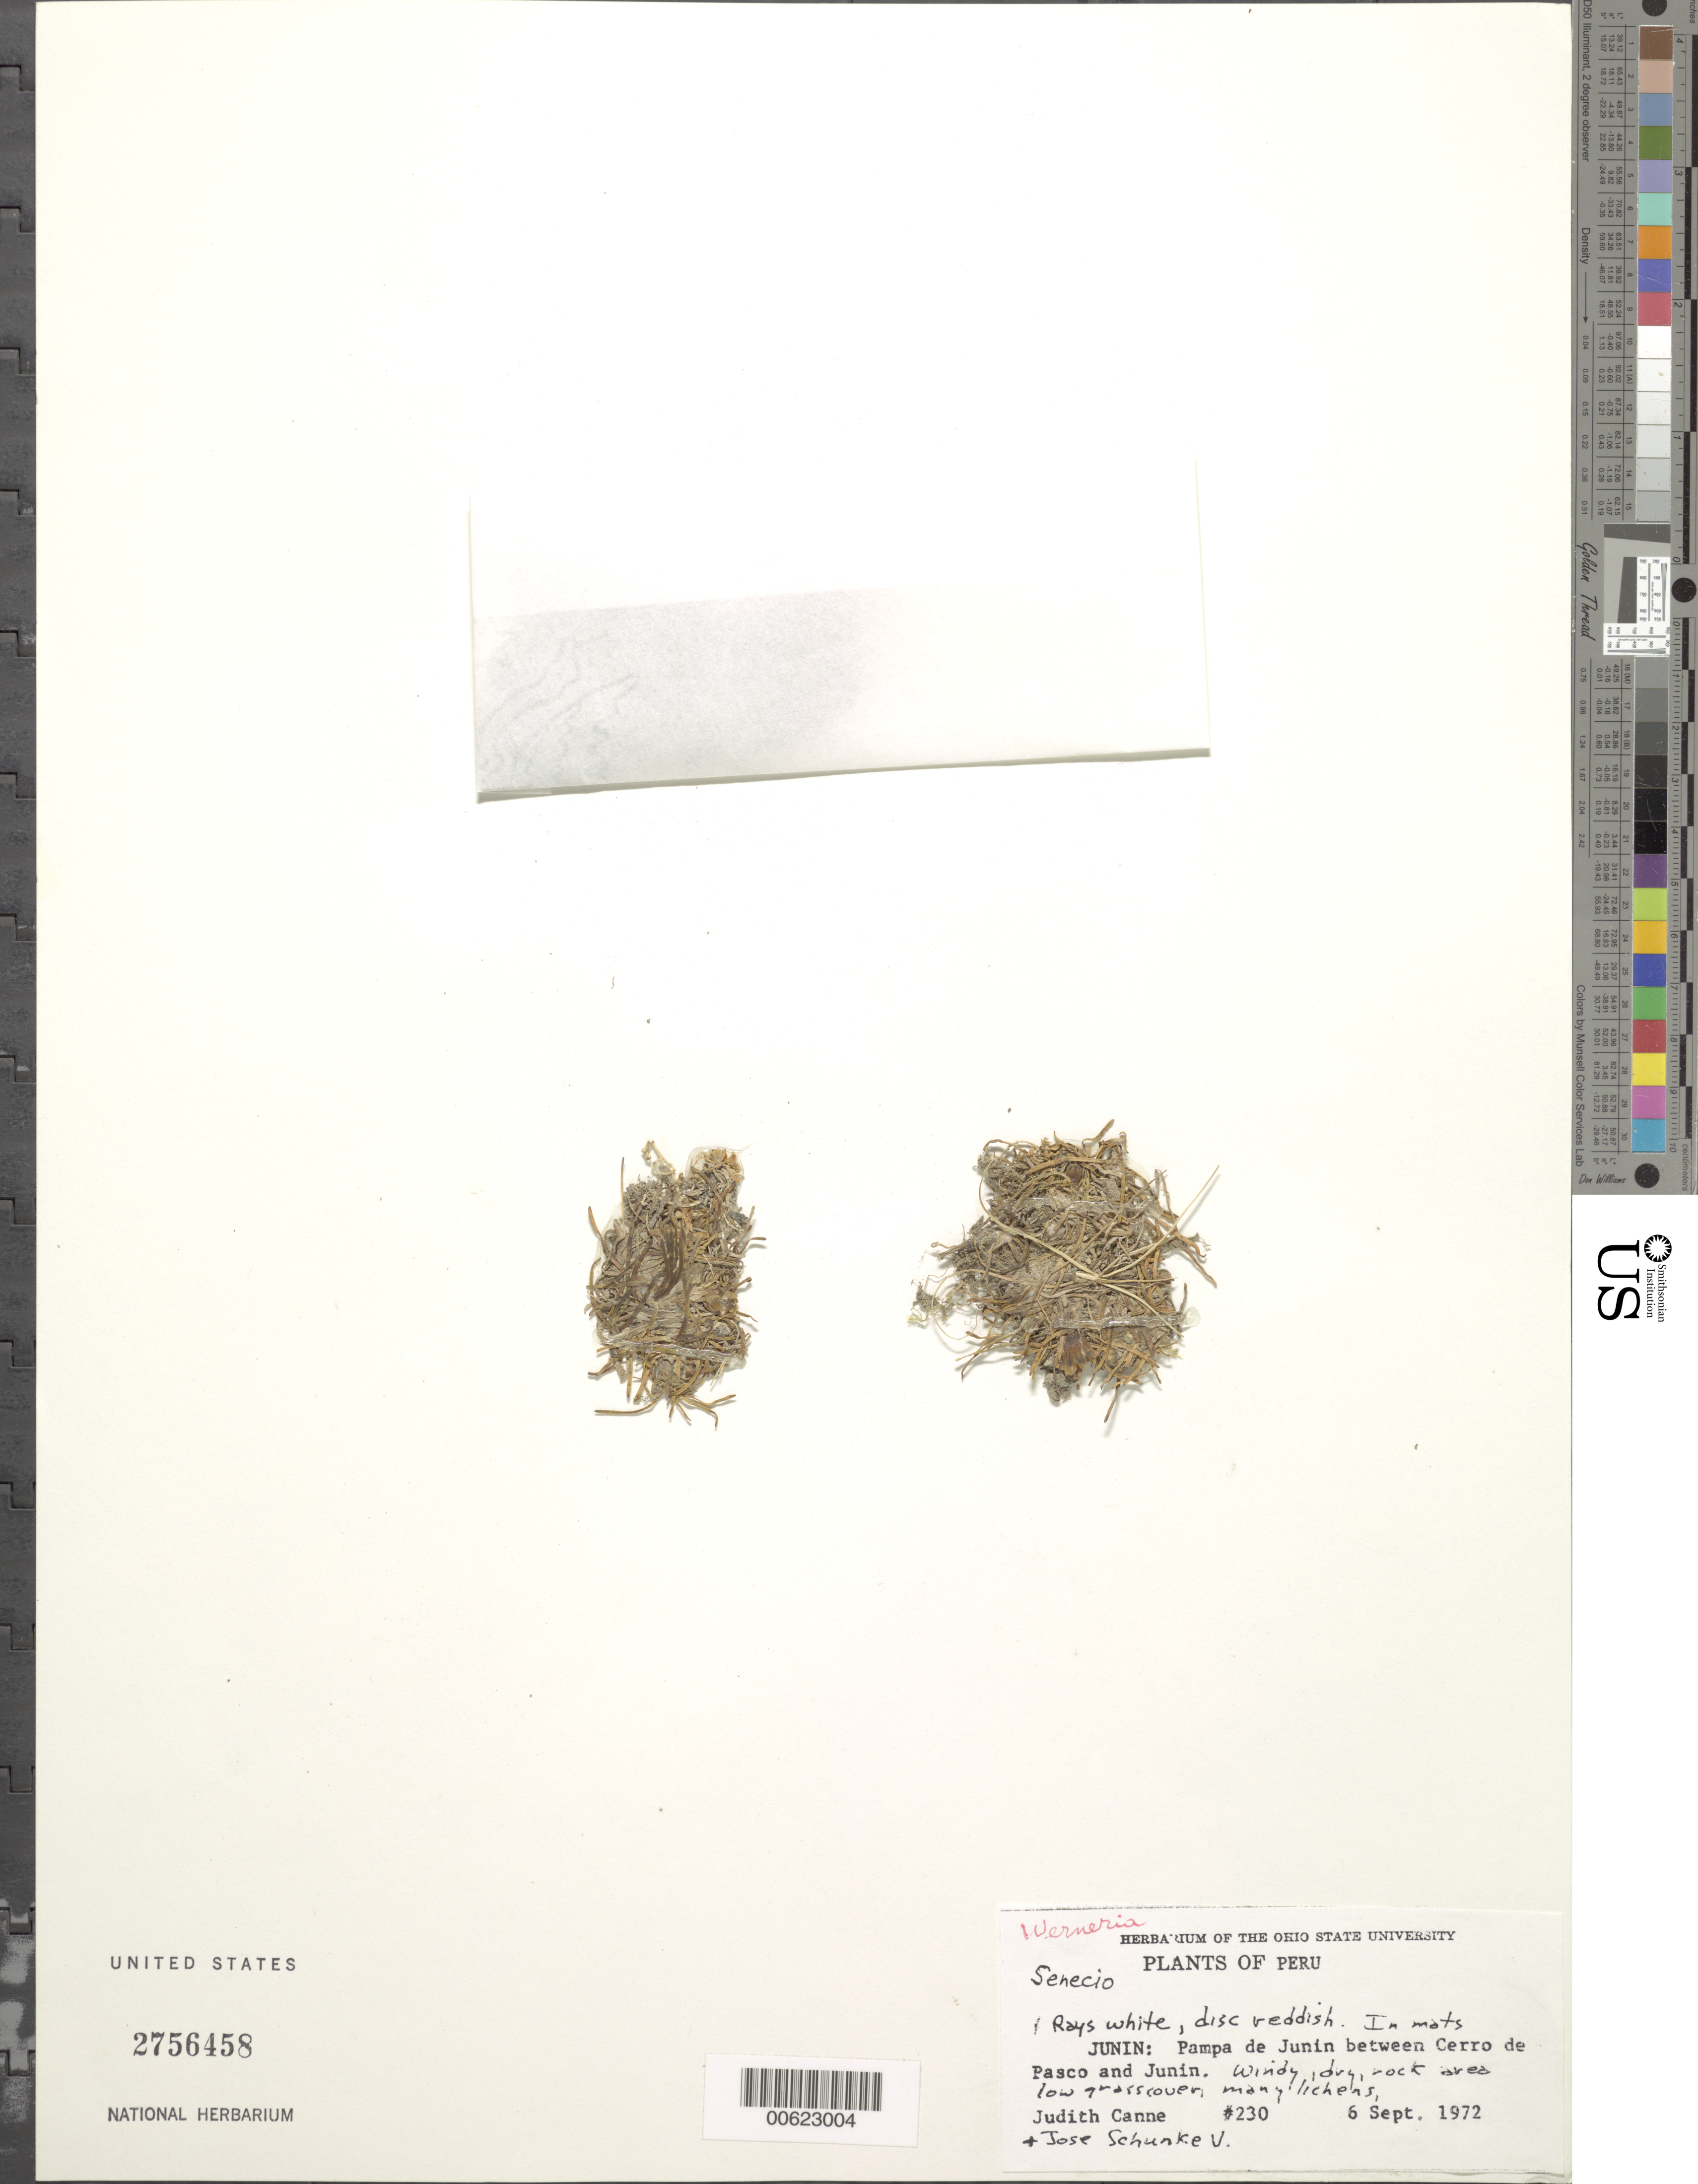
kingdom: Plantae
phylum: Tracheophyta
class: Magnoliopsida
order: Asterales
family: Asteraceae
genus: Werneria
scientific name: Werneria pygmaea complex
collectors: A. M. Cleef & J. Schunke Vigo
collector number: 230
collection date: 1972-09-06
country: Peru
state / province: Junín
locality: Pampa de Junin between Cerro de Pasco and Junin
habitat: windy, dry, rock area; low grass cover, many lichens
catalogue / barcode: US 2756458